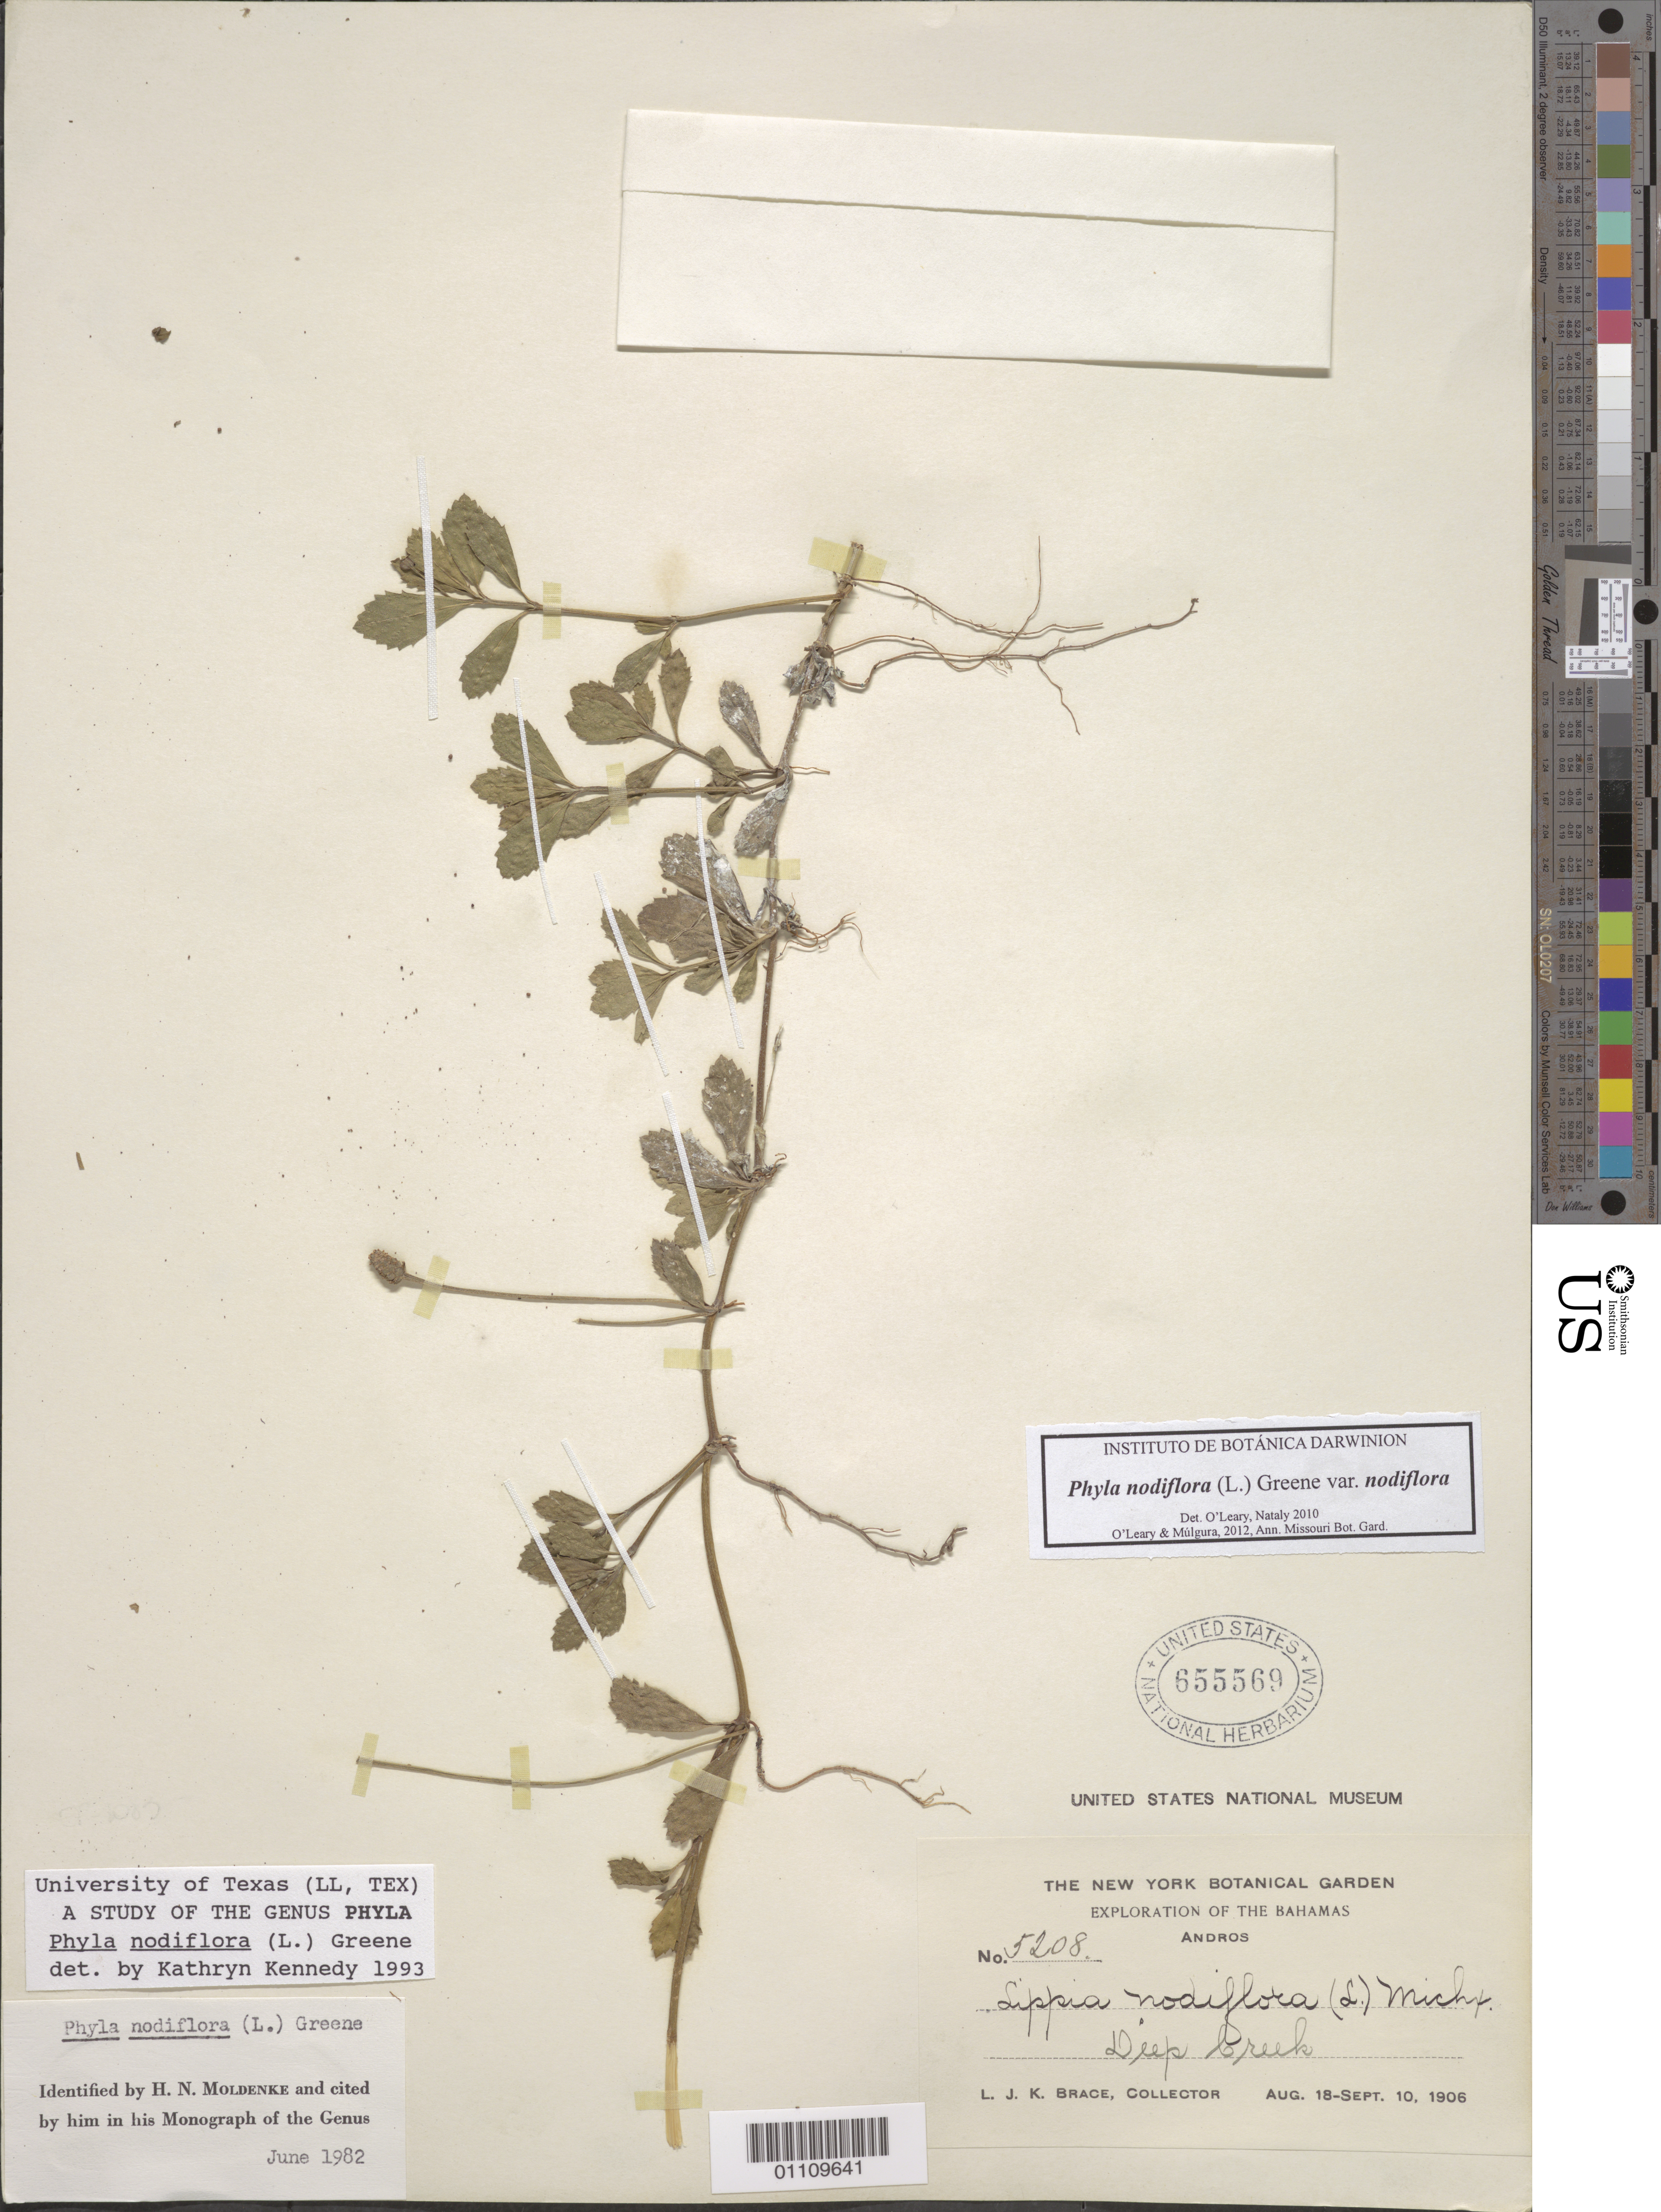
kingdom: Plantae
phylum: Tracheophyta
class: Magnoliopsida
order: Lamiales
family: Verbenaceae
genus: Phyla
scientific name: Phyla nodiflora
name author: (L.) Greene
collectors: L. J. K. Brace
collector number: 5208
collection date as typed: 81 Aug 1906 to 10 Sep 1906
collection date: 1906-08-18/1906-09-10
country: Bahamas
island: Andros I.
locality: Deep Creek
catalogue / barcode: US 655569